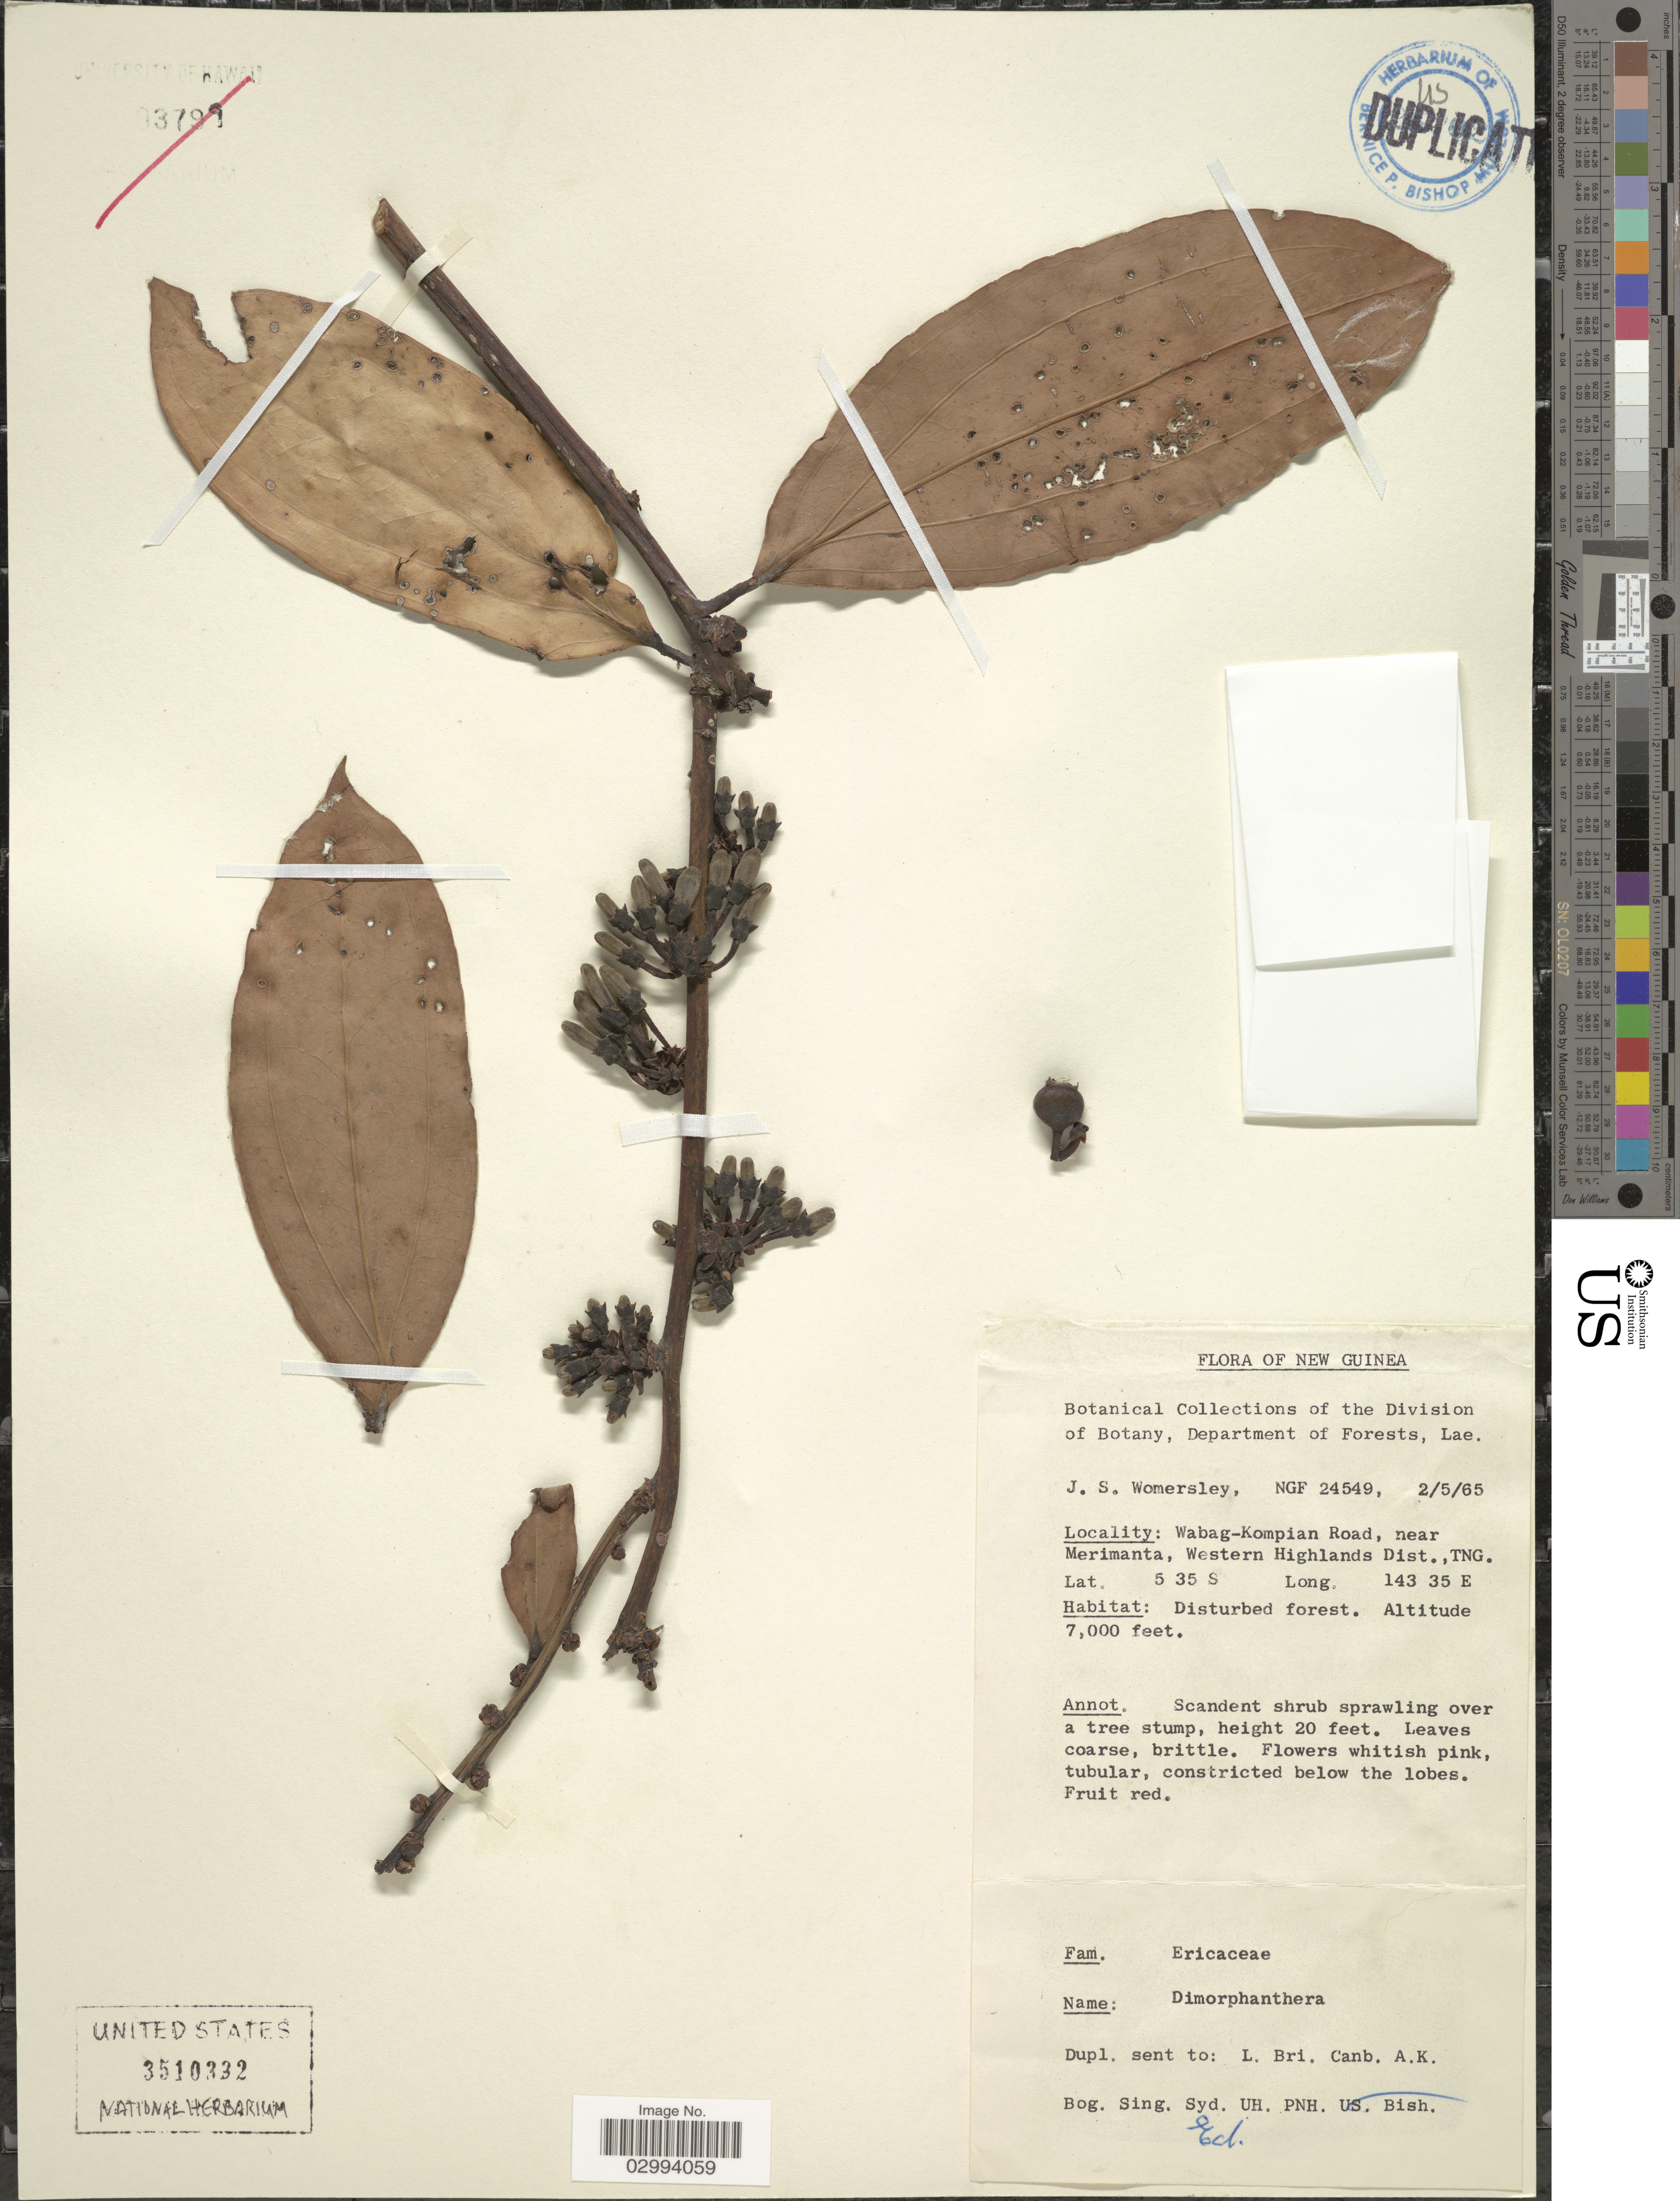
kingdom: Plantae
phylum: Tracheophyta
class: Magnoliopsida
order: Ericales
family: Ericaceae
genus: Dimorphanthera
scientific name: Dimorphanthera sp.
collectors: J. S. Womersley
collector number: NGF24549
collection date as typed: Transcribed d/m/y: 2/5/65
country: Papua New Guinea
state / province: Western Highlands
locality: New Guinea, Wabag-Kompian Road, near Merimanta, Western Highlands Dist., TNG.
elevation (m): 2134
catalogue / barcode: US 3510332